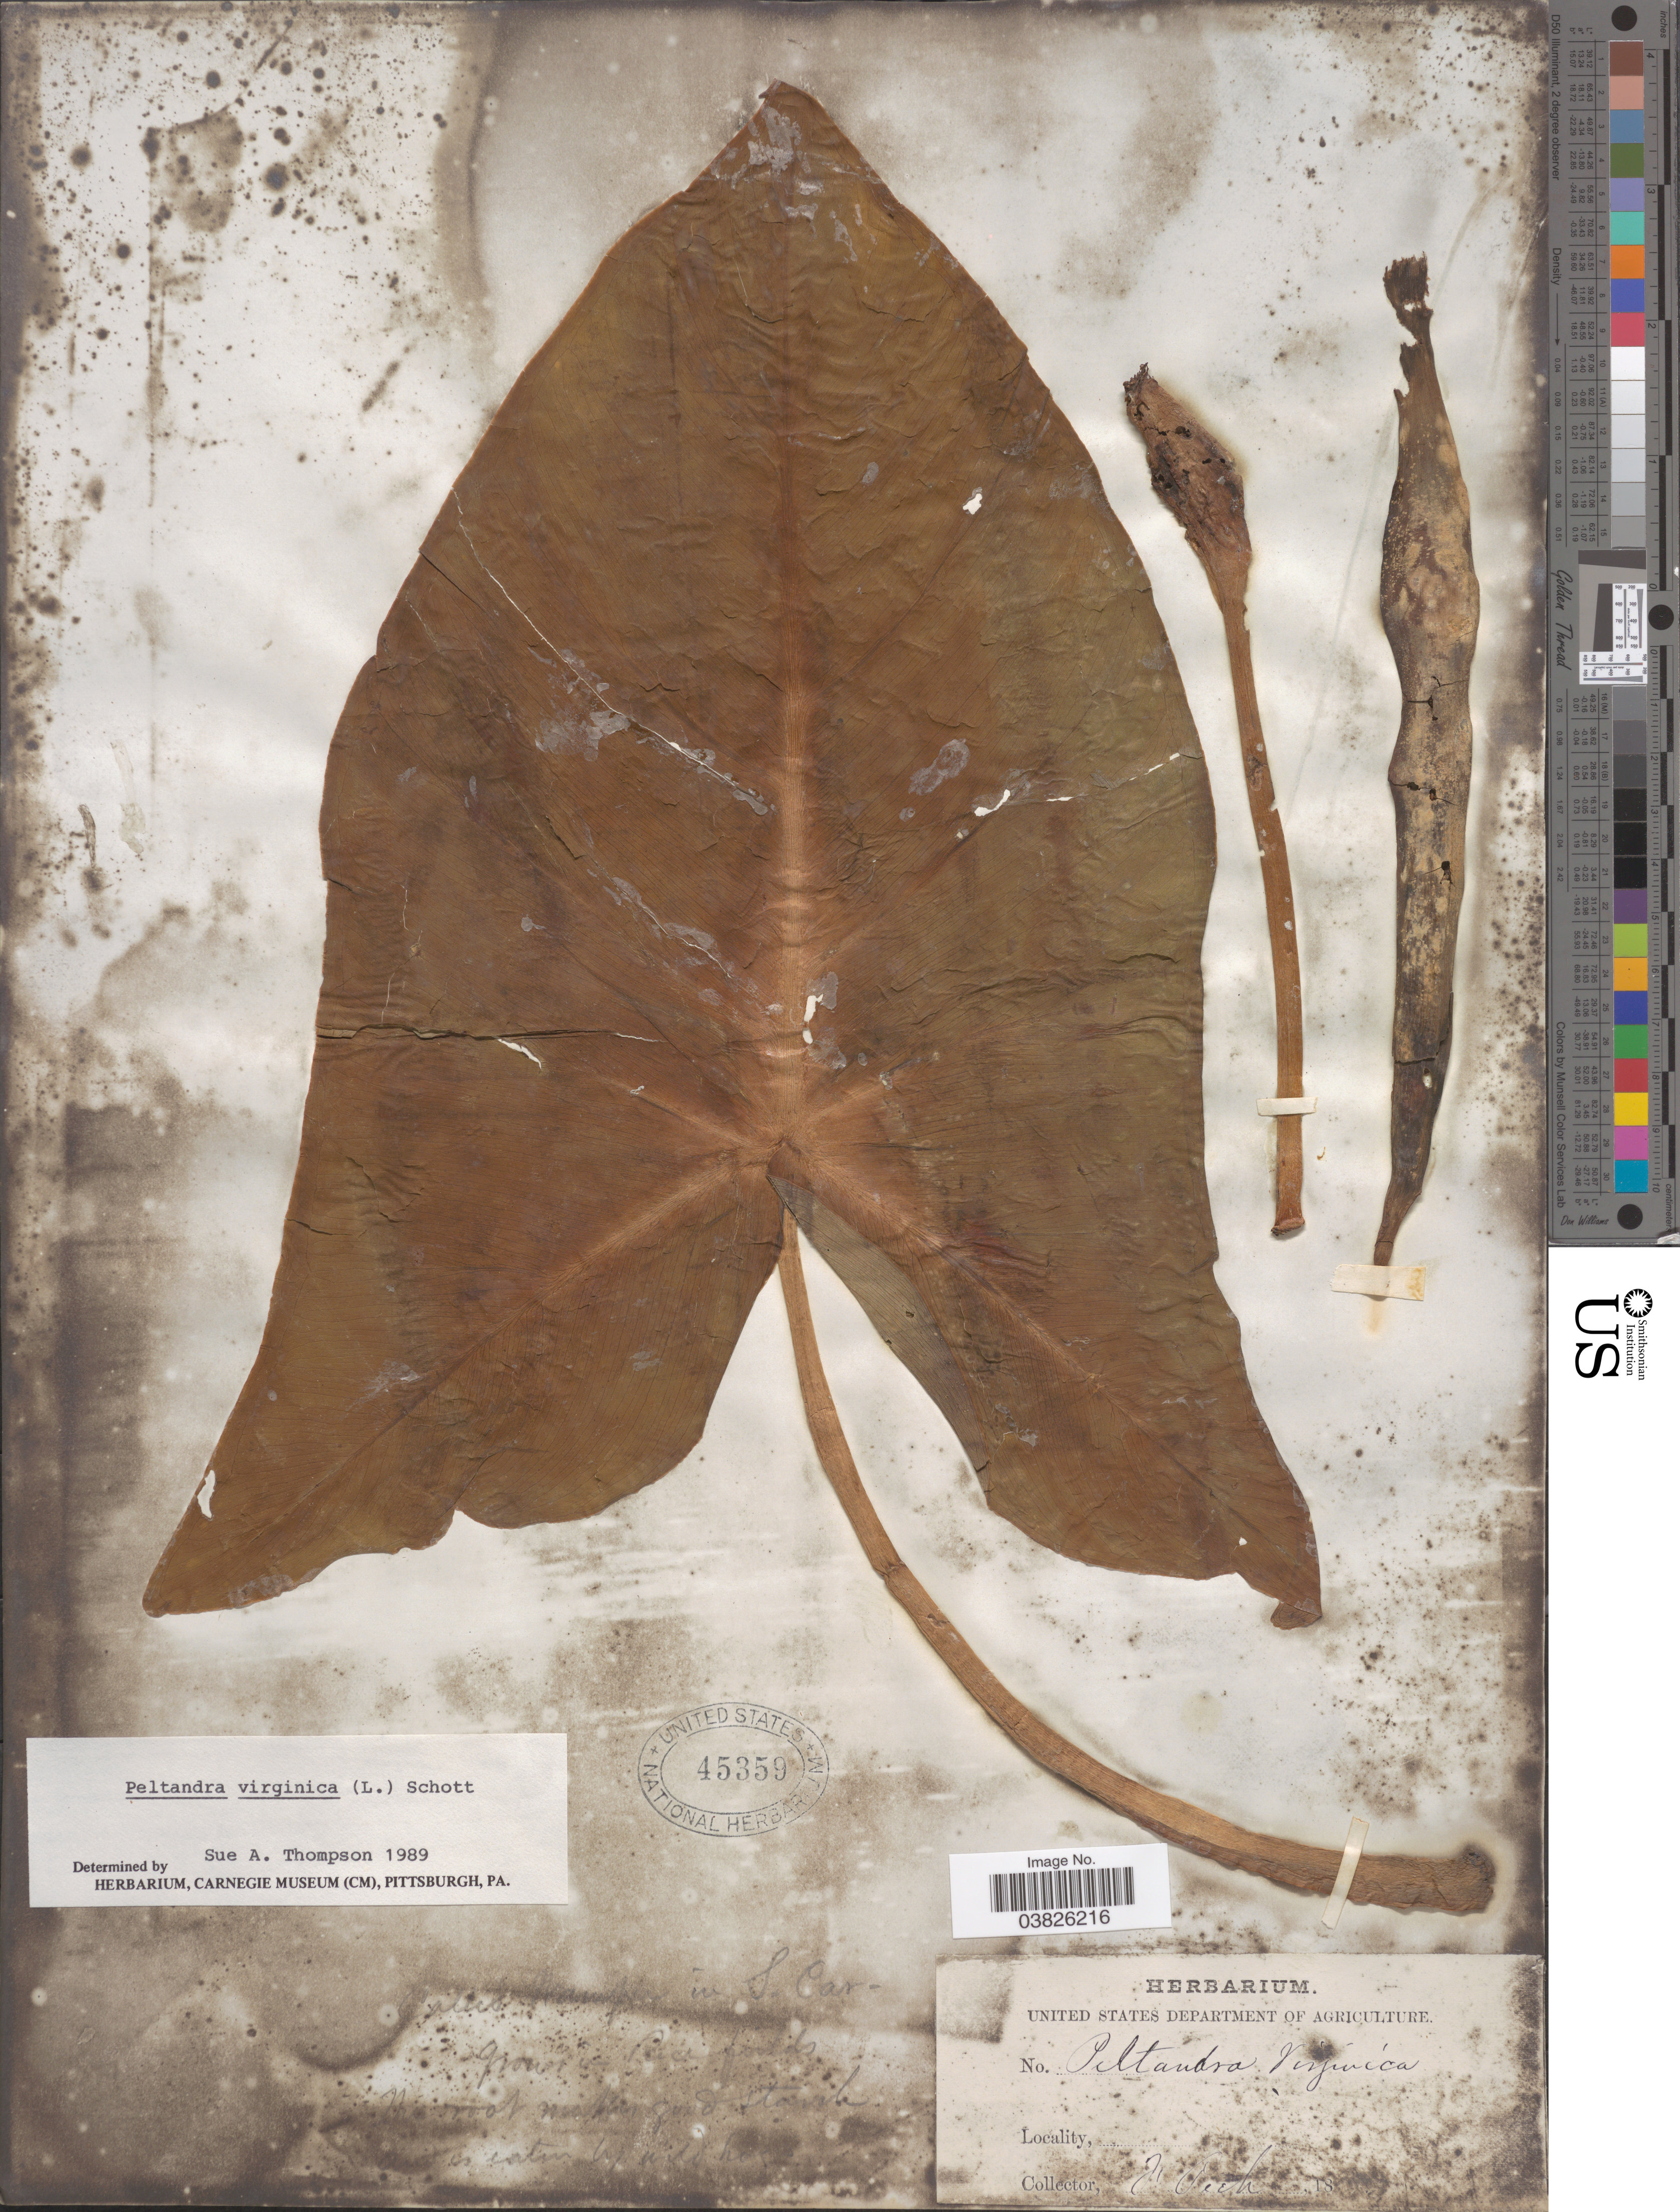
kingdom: Plantae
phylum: Tracheophyta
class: Liliopsida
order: Alismatales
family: Araceae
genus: Peltandra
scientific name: Peltandra virginica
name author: (L.) Schott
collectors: J. Pech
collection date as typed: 18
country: United States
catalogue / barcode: US 45359